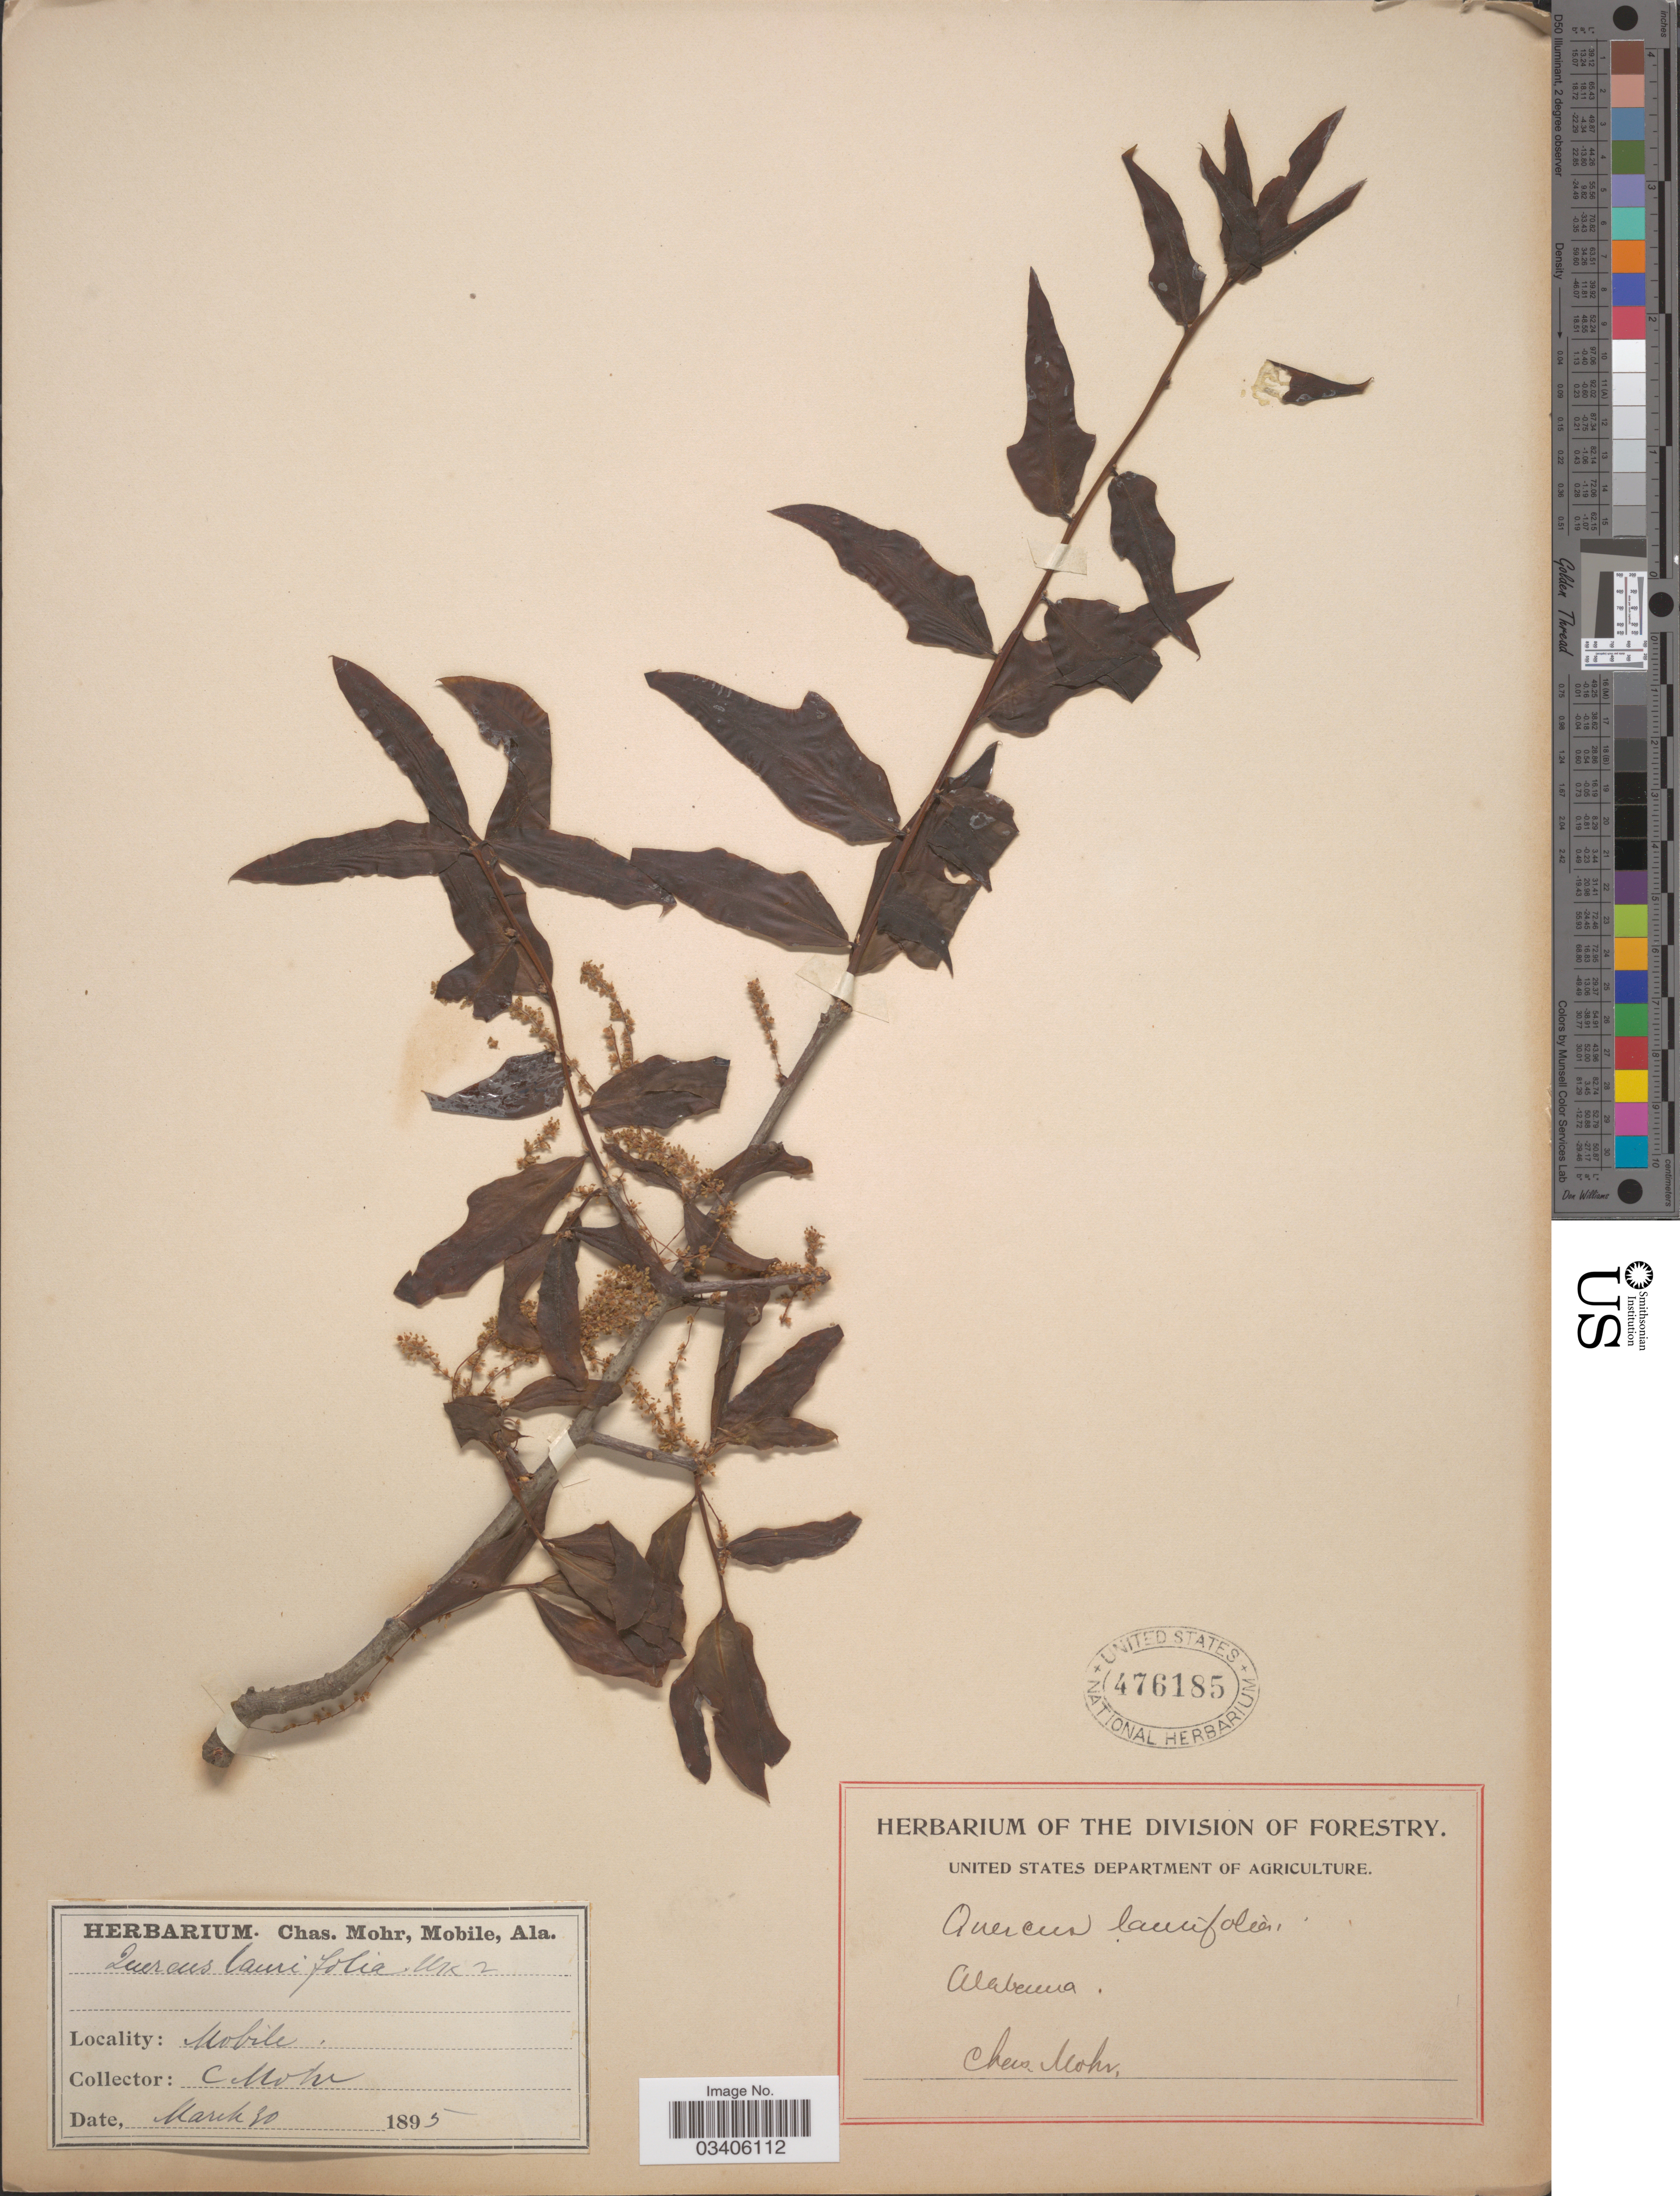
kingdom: Plantae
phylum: Tracheophyta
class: Magnoliopsida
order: Fagales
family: Fagaceae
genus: Quercus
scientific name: Quercus laurifolia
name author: Michx.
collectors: Mohr, C. T. (herbarium)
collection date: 1895-03-30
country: United States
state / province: Alabama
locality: Mobile.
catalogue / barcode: US 476185